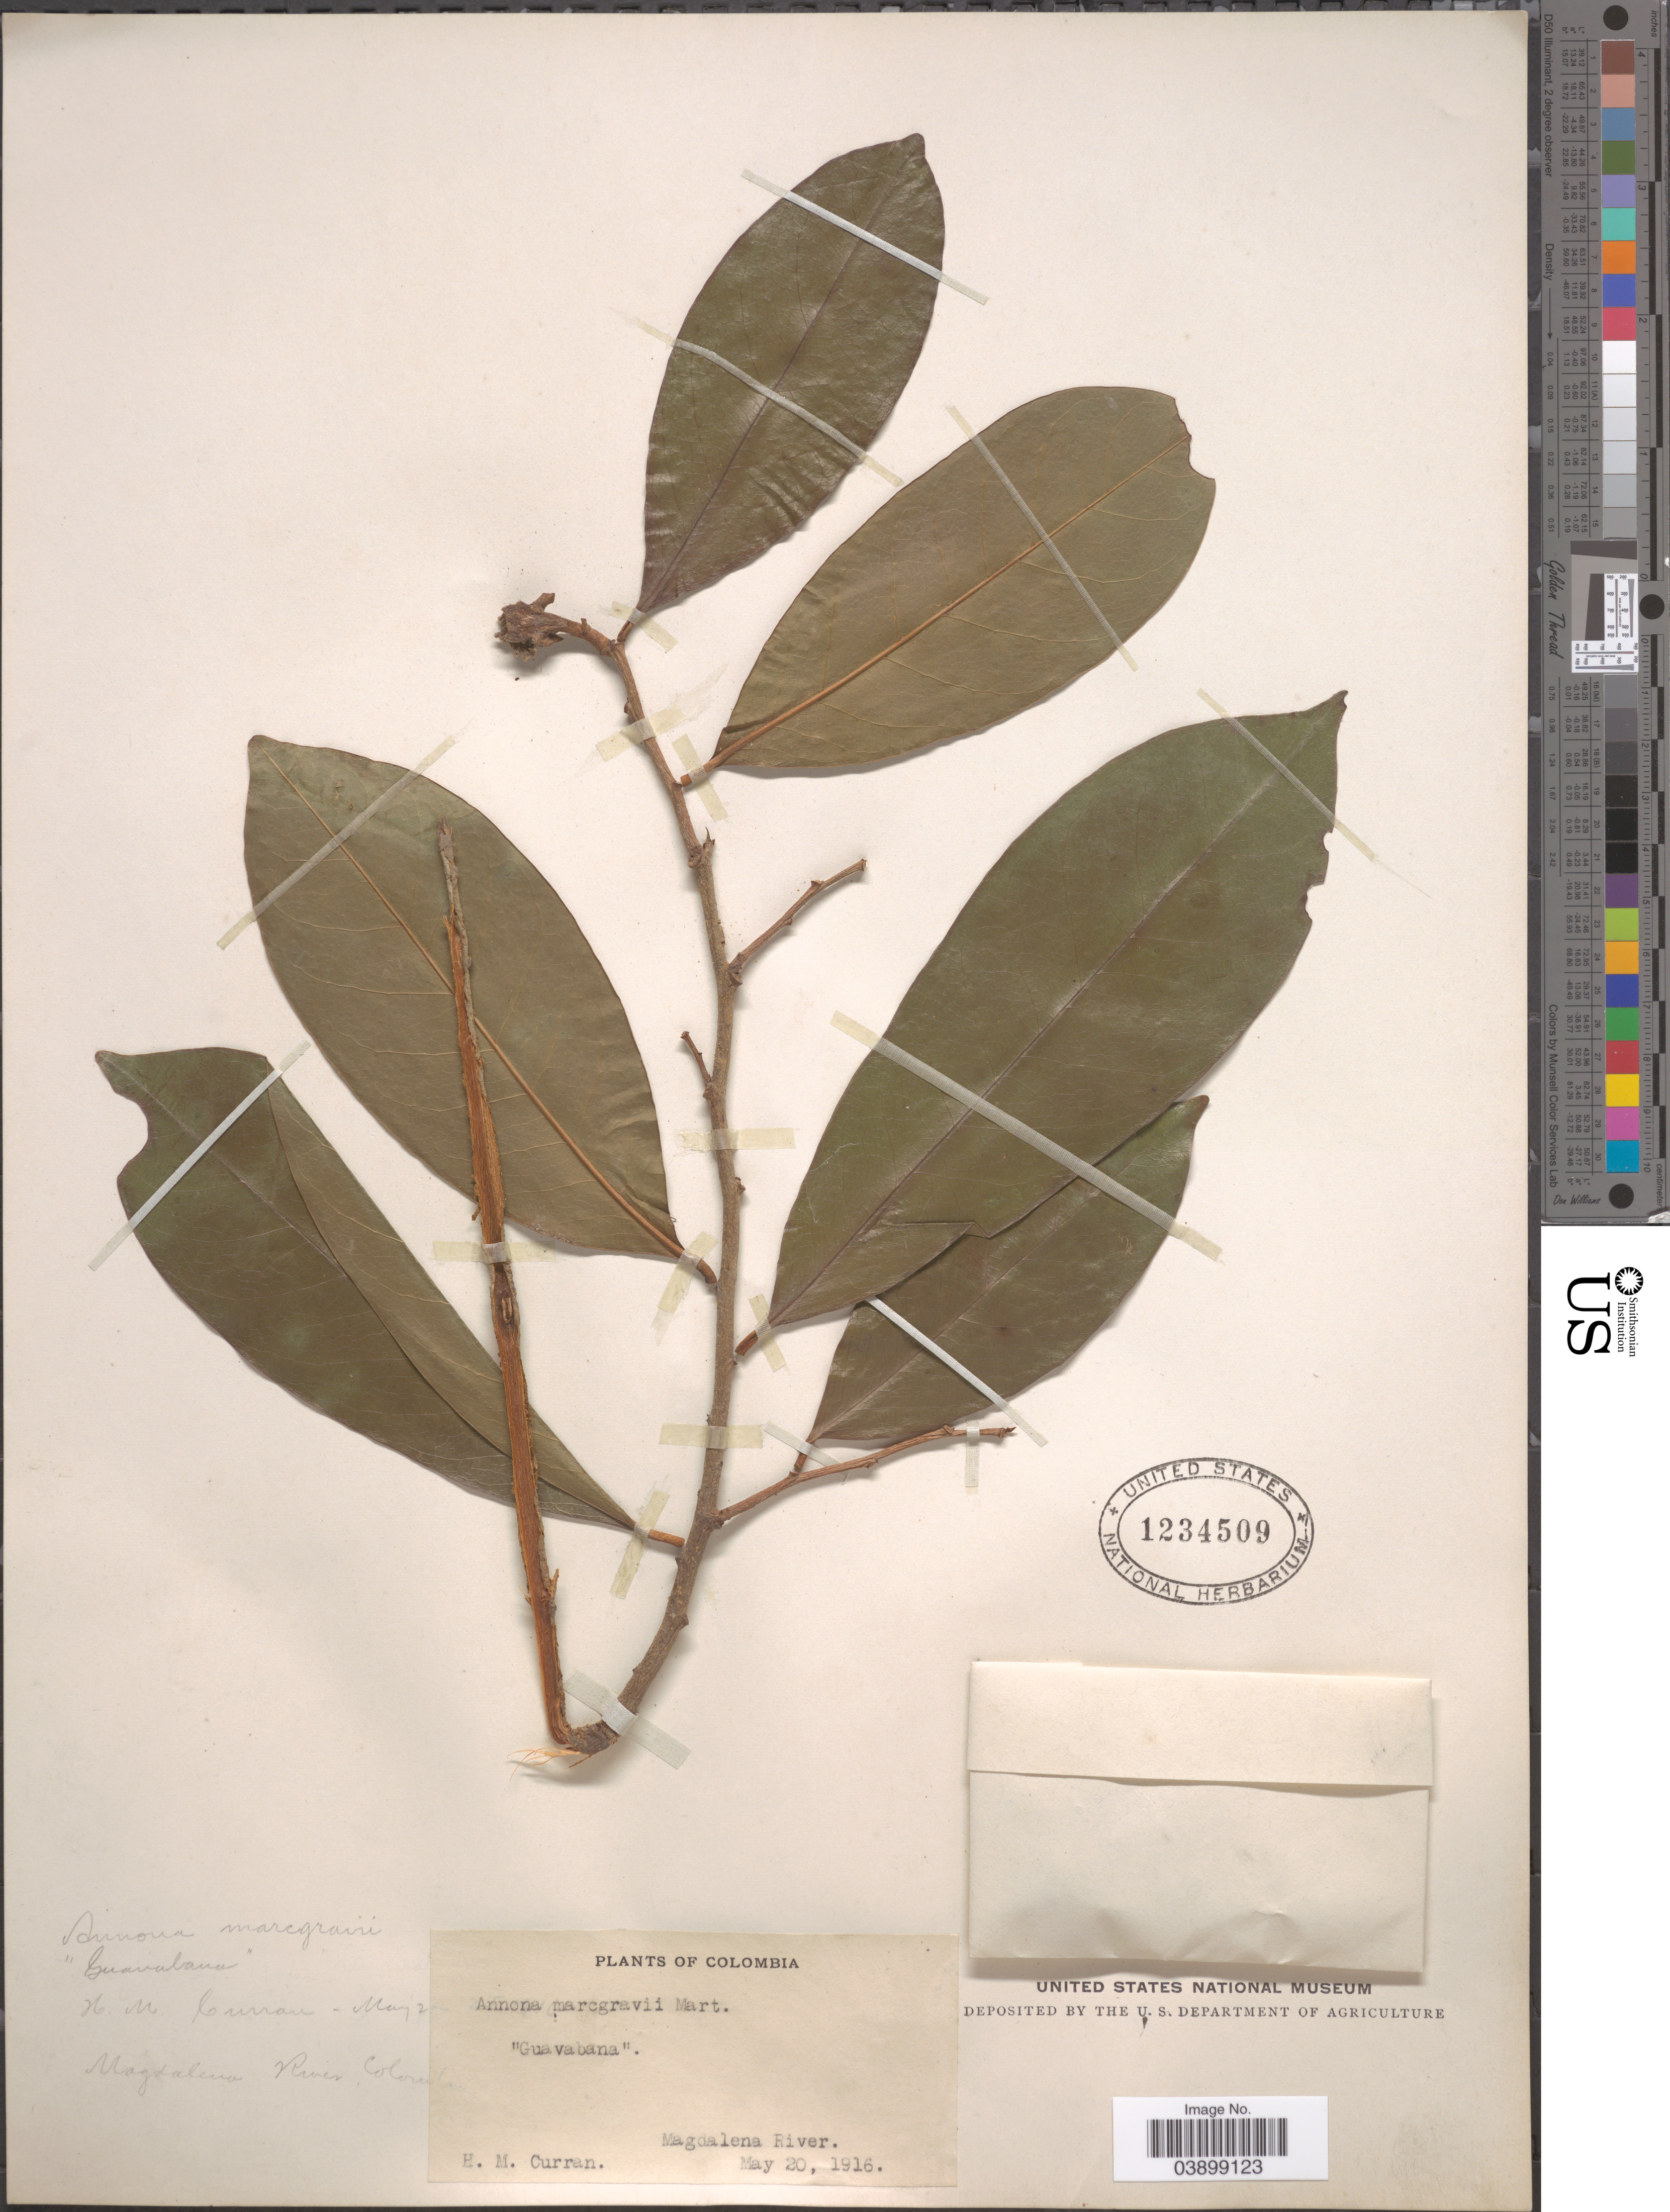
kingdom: Plantae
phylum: Tracheophyta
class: Magnoliopsida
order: Magnoliales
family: Annonaceae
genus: Annona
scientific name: Annona montana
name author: Macfad.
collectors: H. M. Curran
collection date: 1916-05-20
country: Colombia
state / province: Magdalena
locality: Magdalena River.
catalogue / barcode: US 1234509